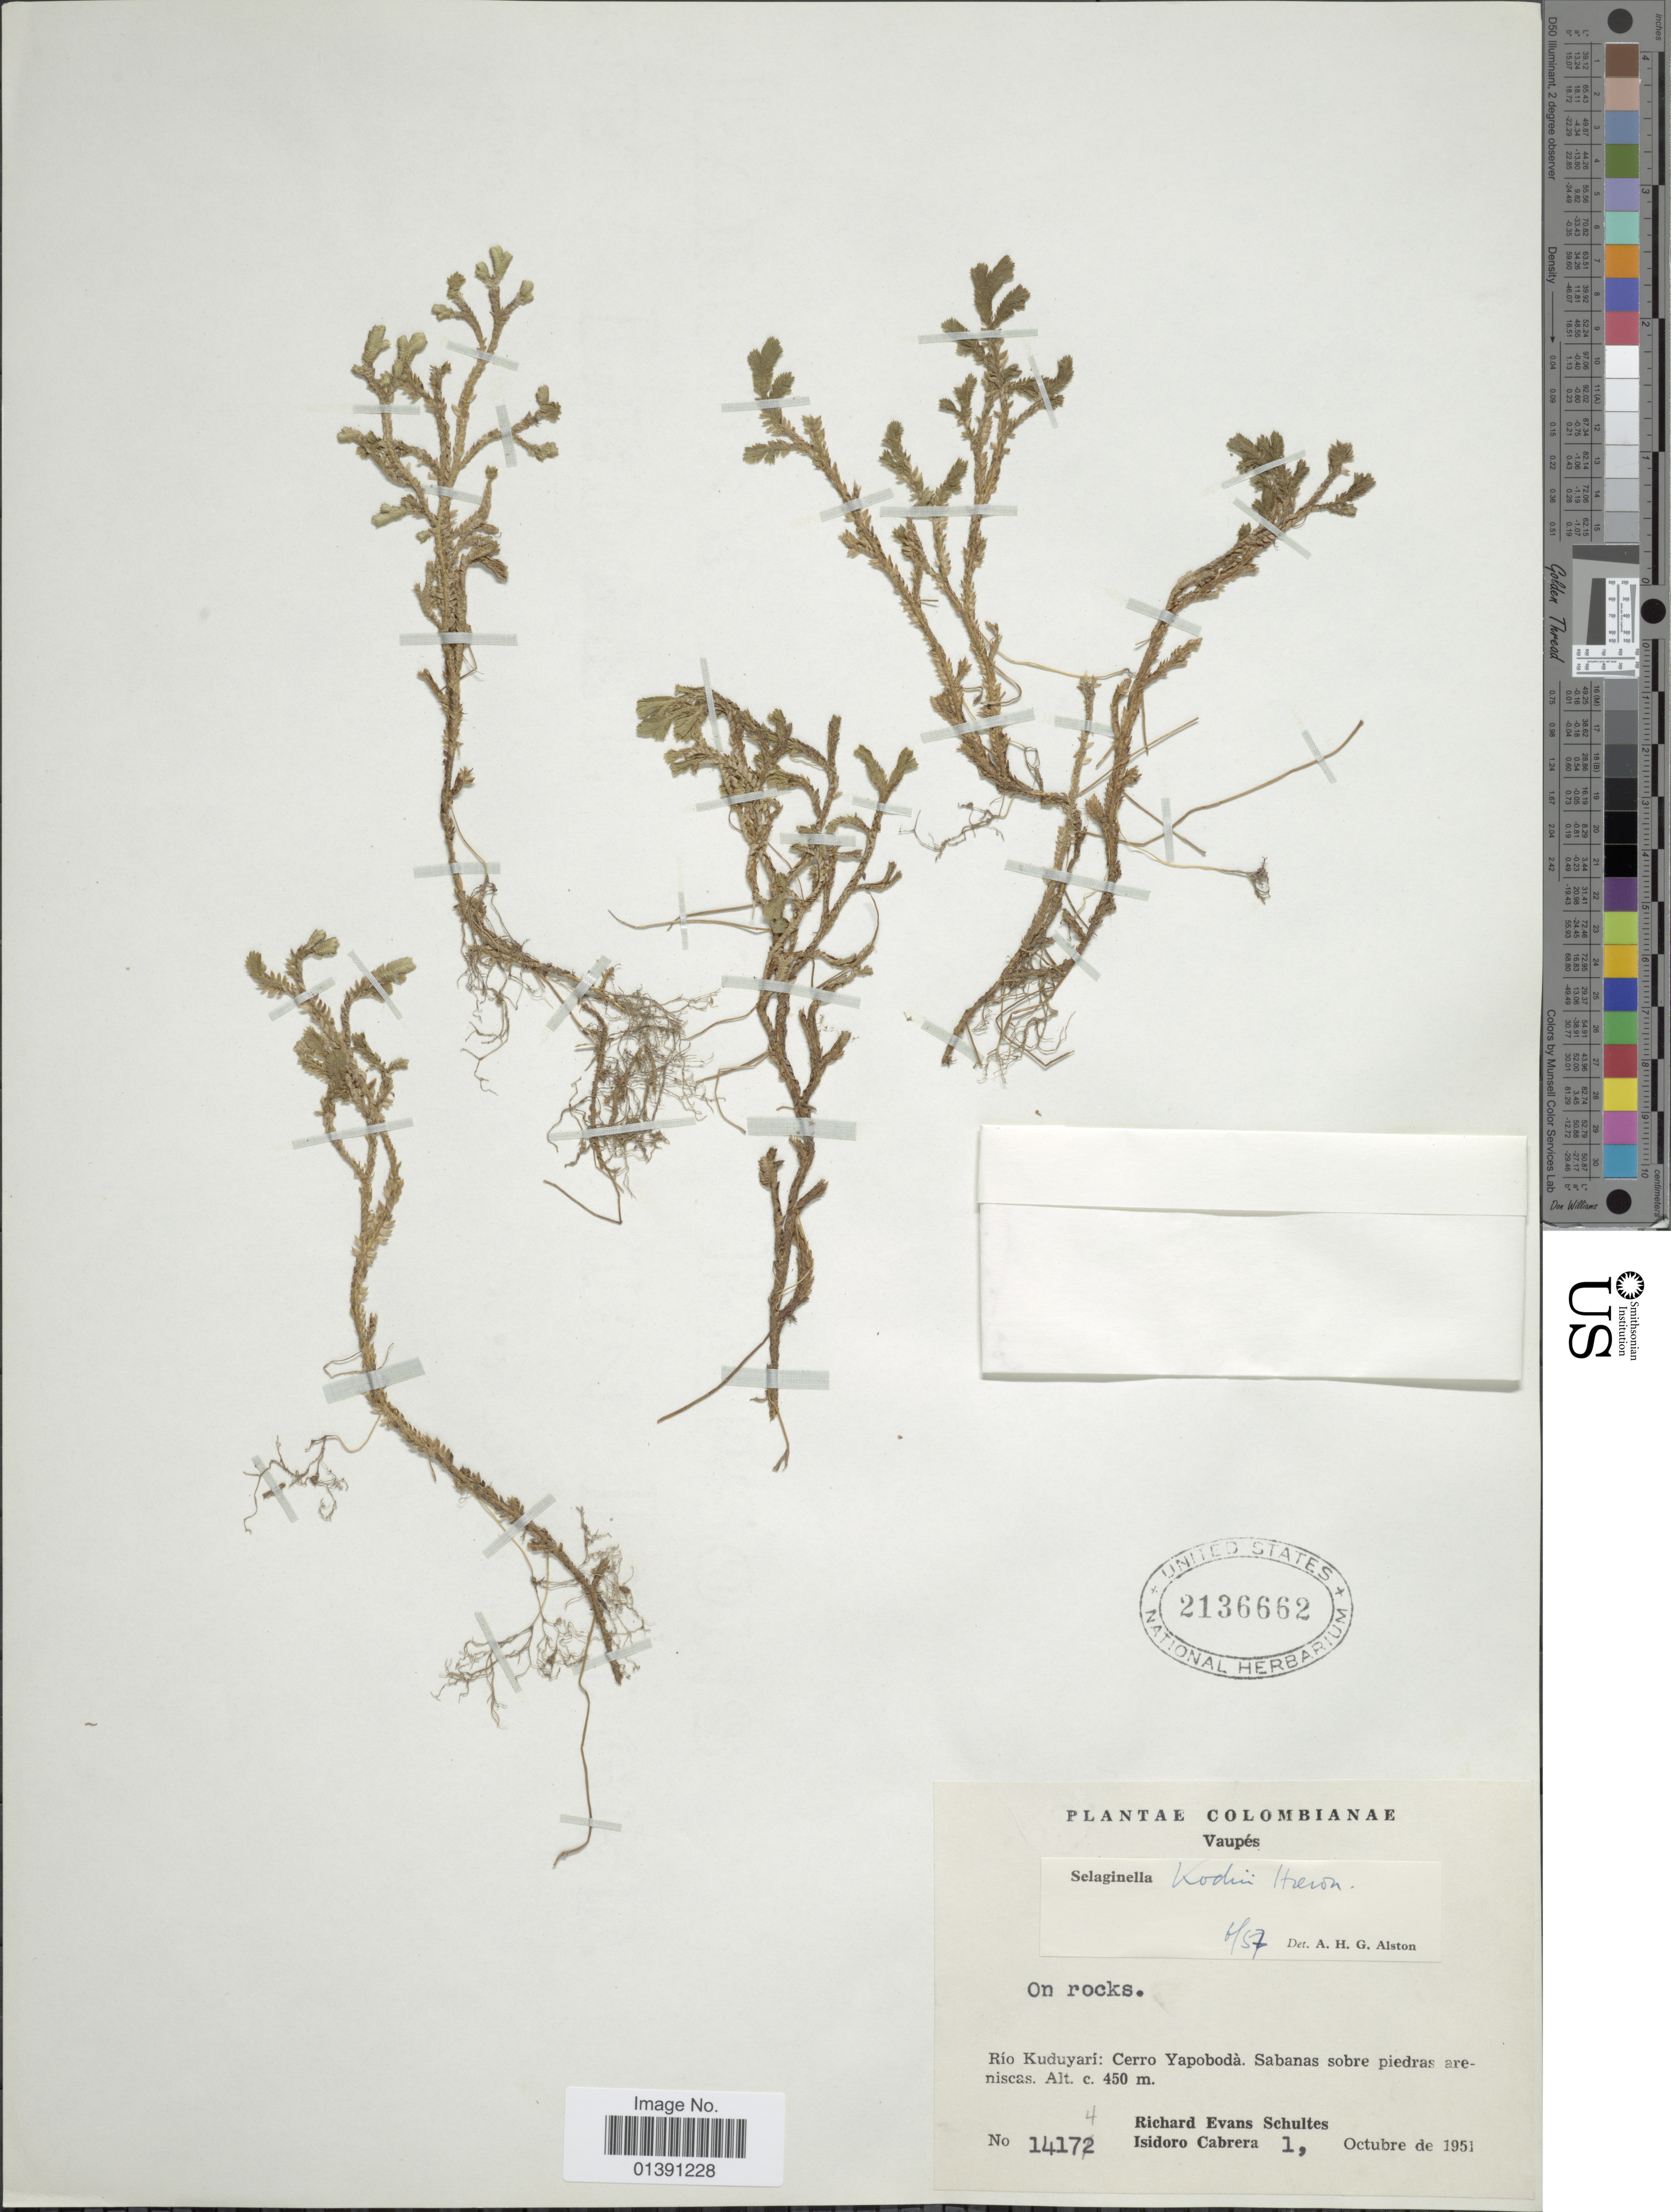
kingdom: Plantae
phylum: Tracheophyta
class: Lycopodiopsida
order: Selaginellales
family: Selaginellaceae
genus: Selaginella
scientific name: Selaginella kochii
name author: Hieron.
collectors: R. E. Schultes & I. Cabrera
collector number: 14174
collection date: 1951-10-01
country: Colombia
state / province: Vaupés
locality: Rio Kuduyari: Cerro Yapobodá. Sabanas sobre piedras areniscas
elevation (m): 450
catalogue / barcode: US 2136662